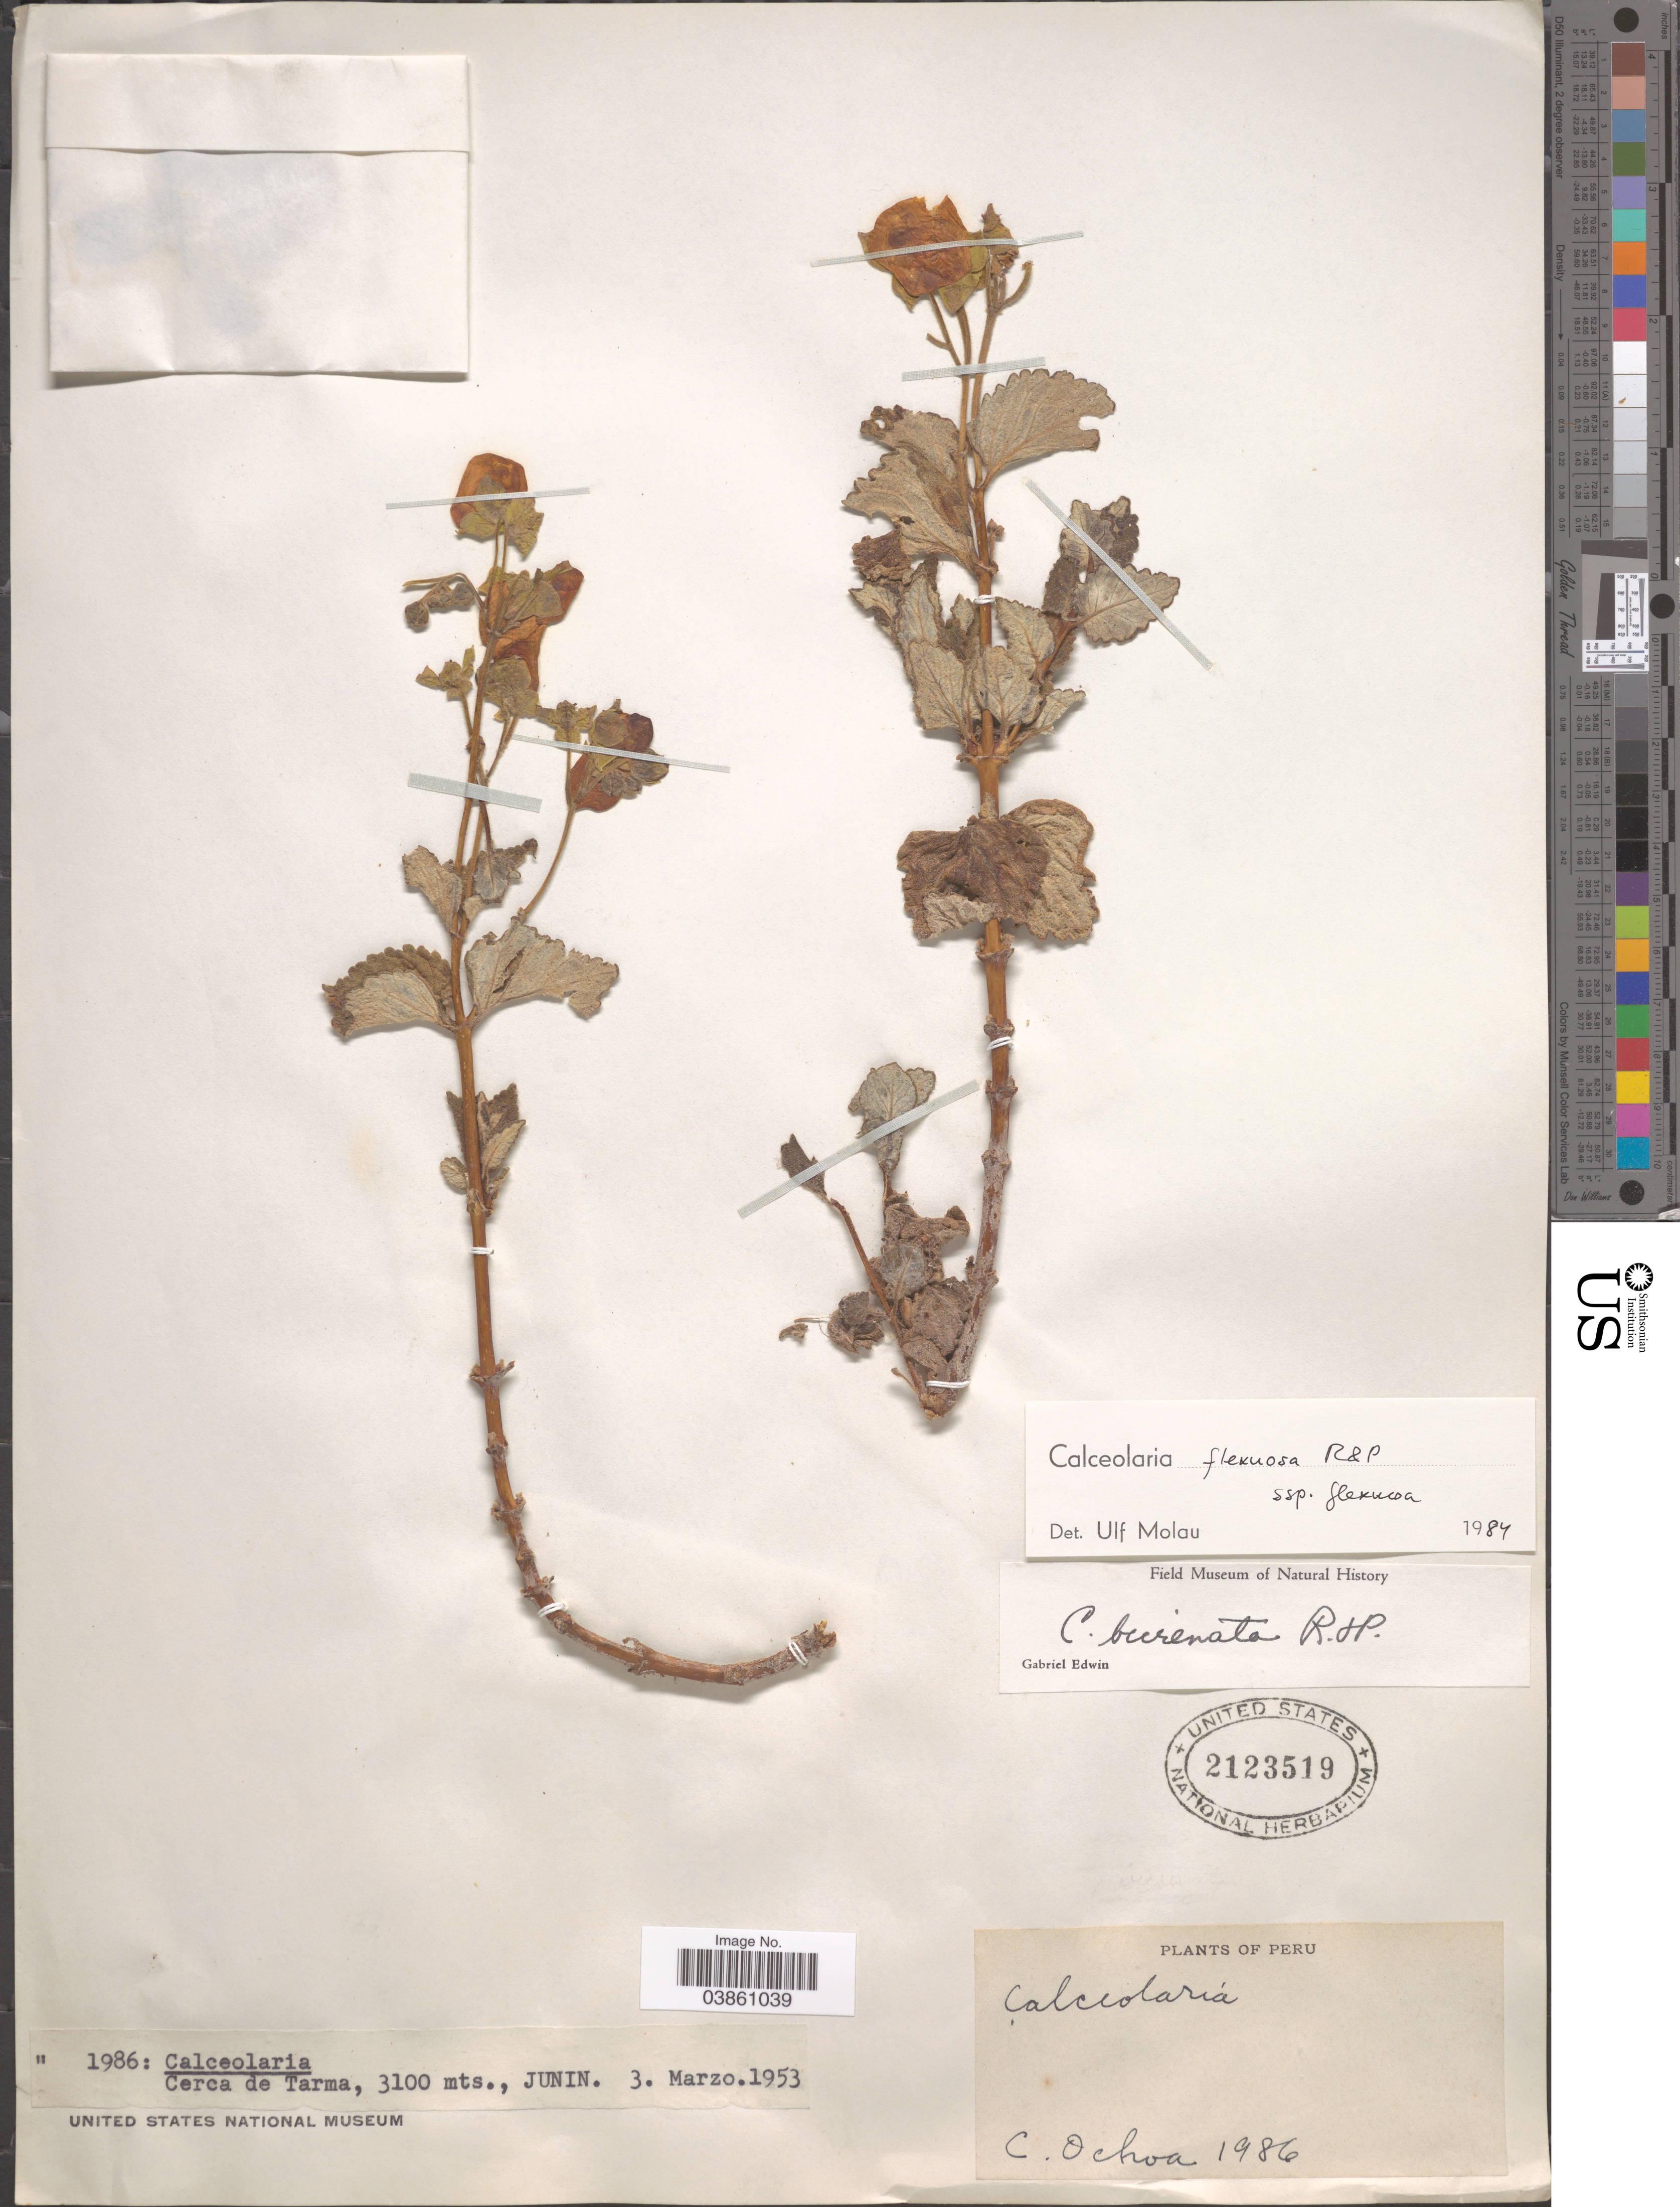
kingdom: Plantae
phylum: Tracheophyta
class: Magnoliopsida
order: Lamiales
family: Calceolariaceae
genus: Calceolaria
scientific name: Calceolaria flexuosa subsp. flexuosa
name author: Ruiz & Pav.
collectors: C. Ochoa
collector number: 1986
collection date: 1953-03-03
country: Peru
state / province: Junín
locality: Cerca de Tarma.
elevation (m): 3100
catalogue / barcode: US 2123519